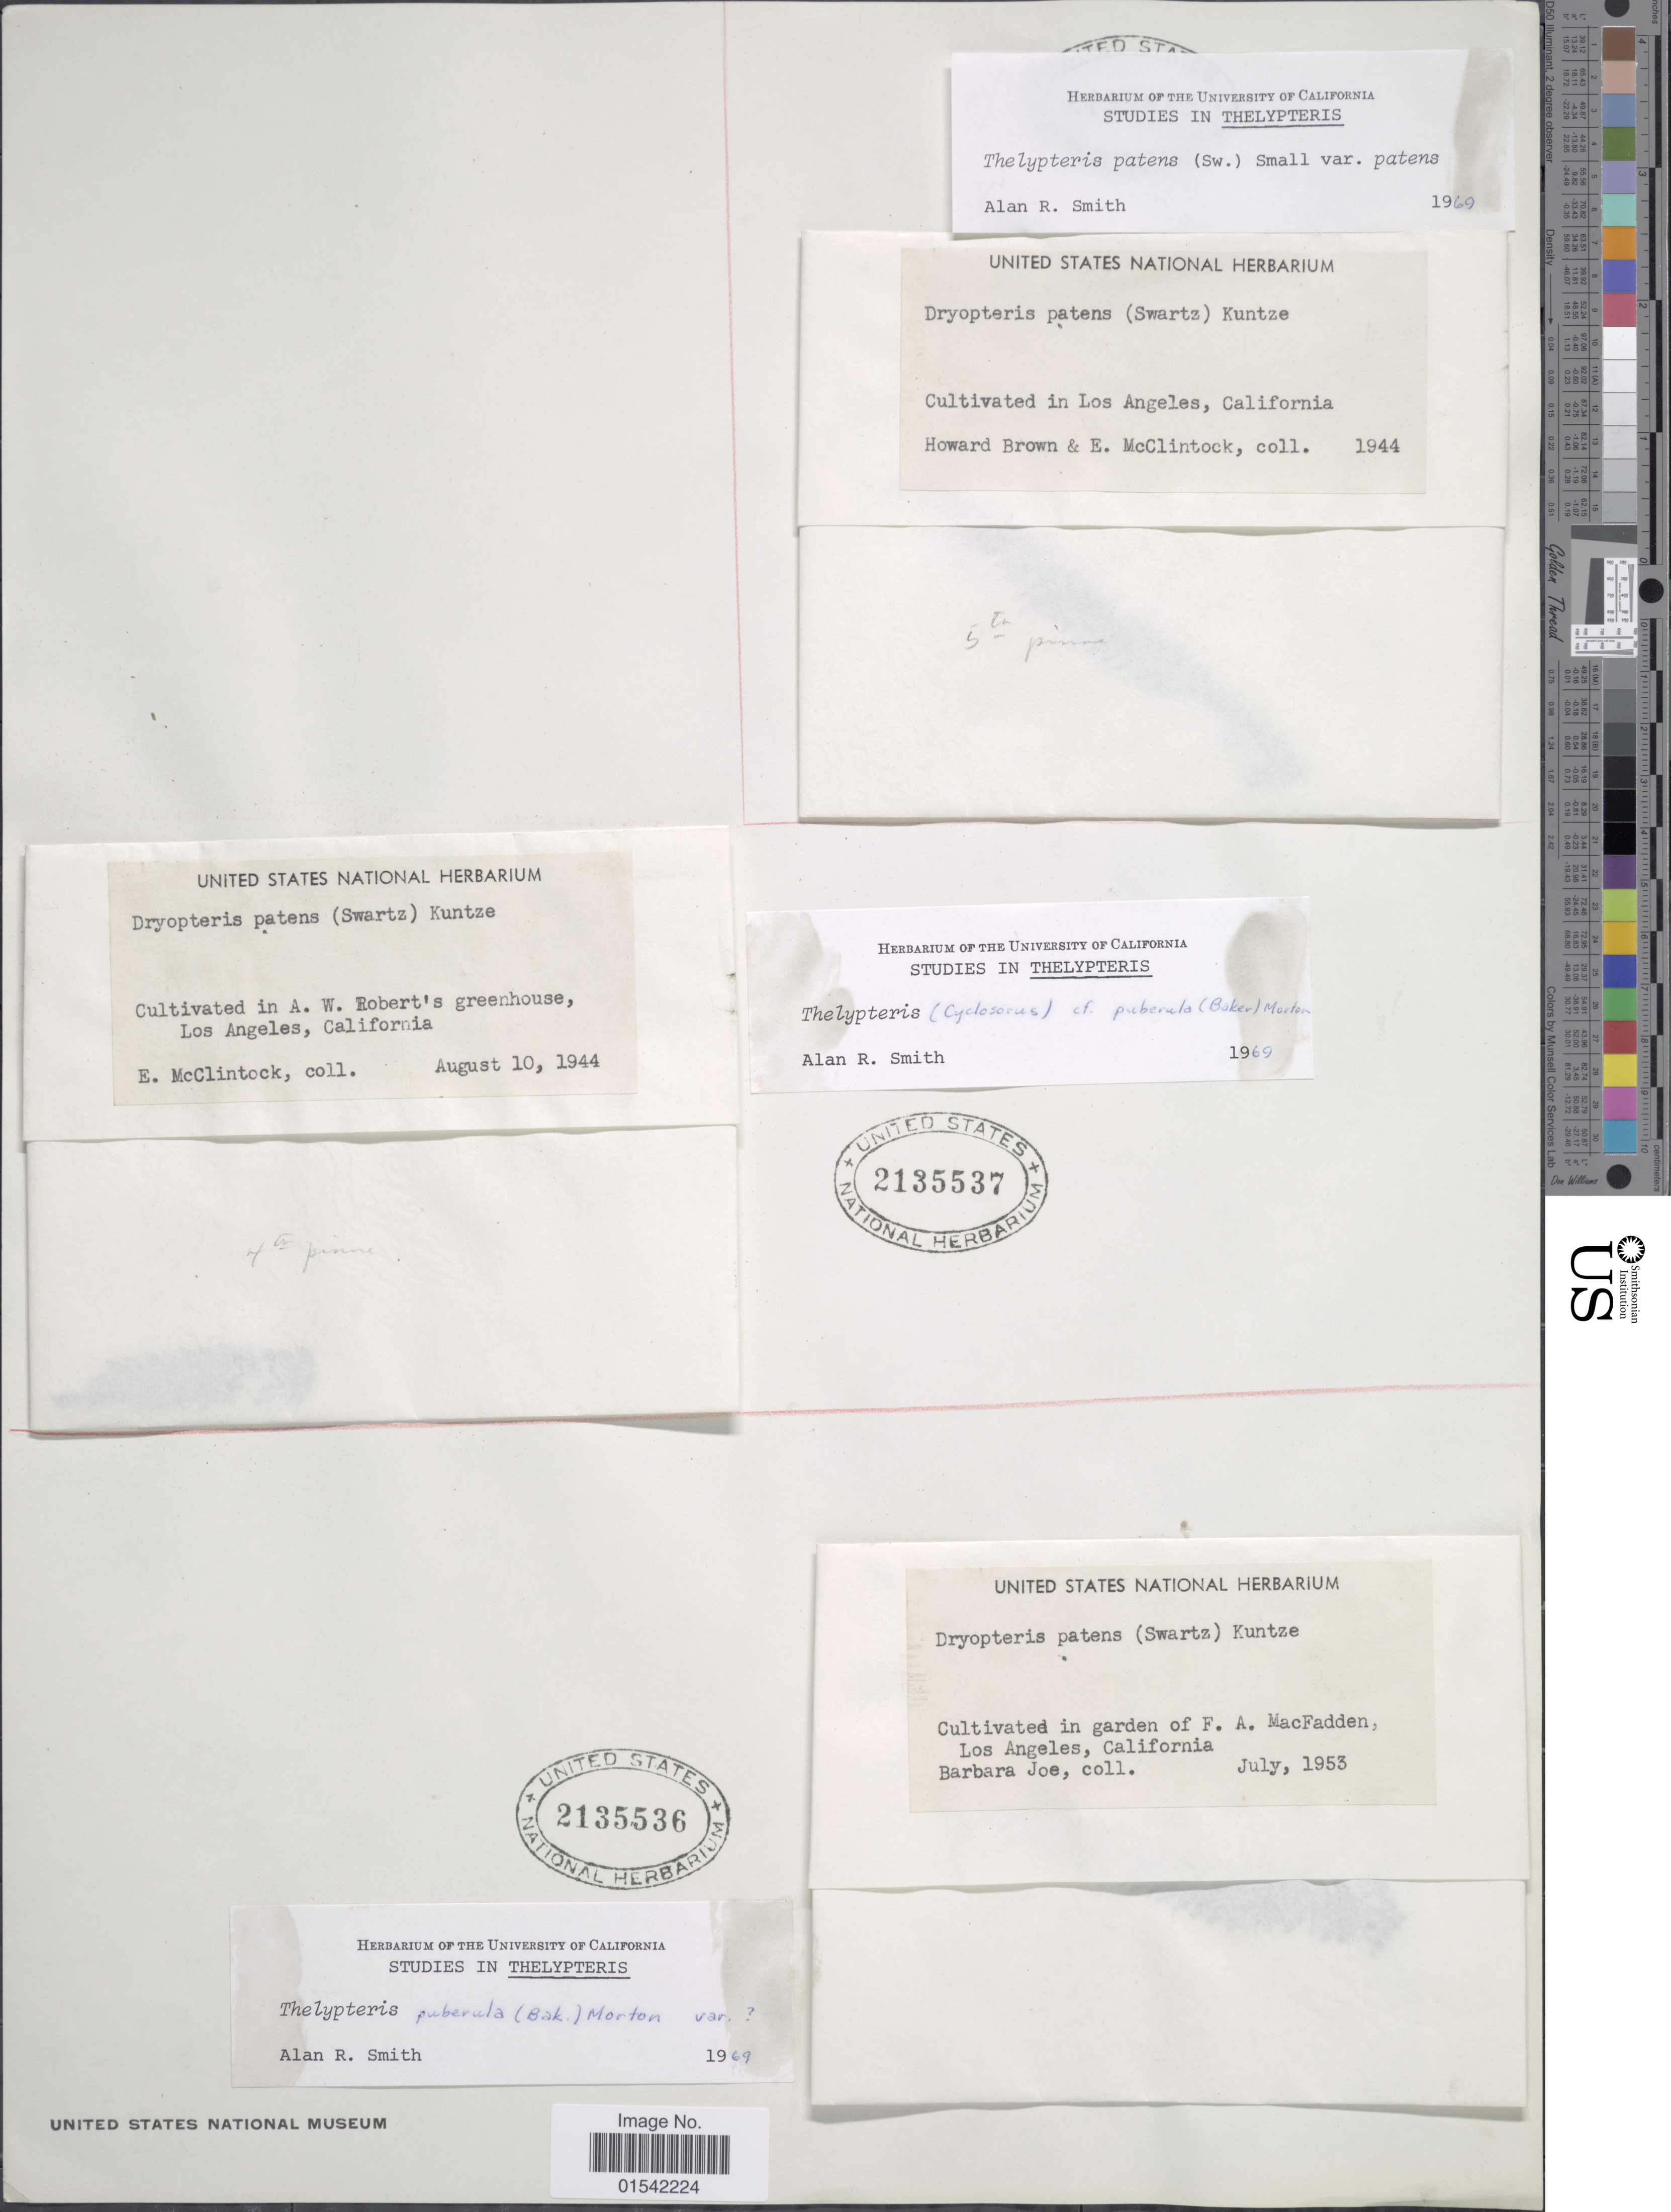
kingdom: Plantae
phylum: Tracheophyta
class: Polypodiopsida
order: Polypodiales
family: Thelypteridaceae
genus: Cyclosorus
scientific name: Cyclosorus puberulus (Baker) comb. nov., ined 2015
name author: (Baker)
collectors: B. Joe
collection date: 1953-07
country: United States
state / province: California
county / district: Los Angeles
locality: Cultivated in garden of F.A. MacFadden, Los Angeles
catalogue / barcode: US 2135536